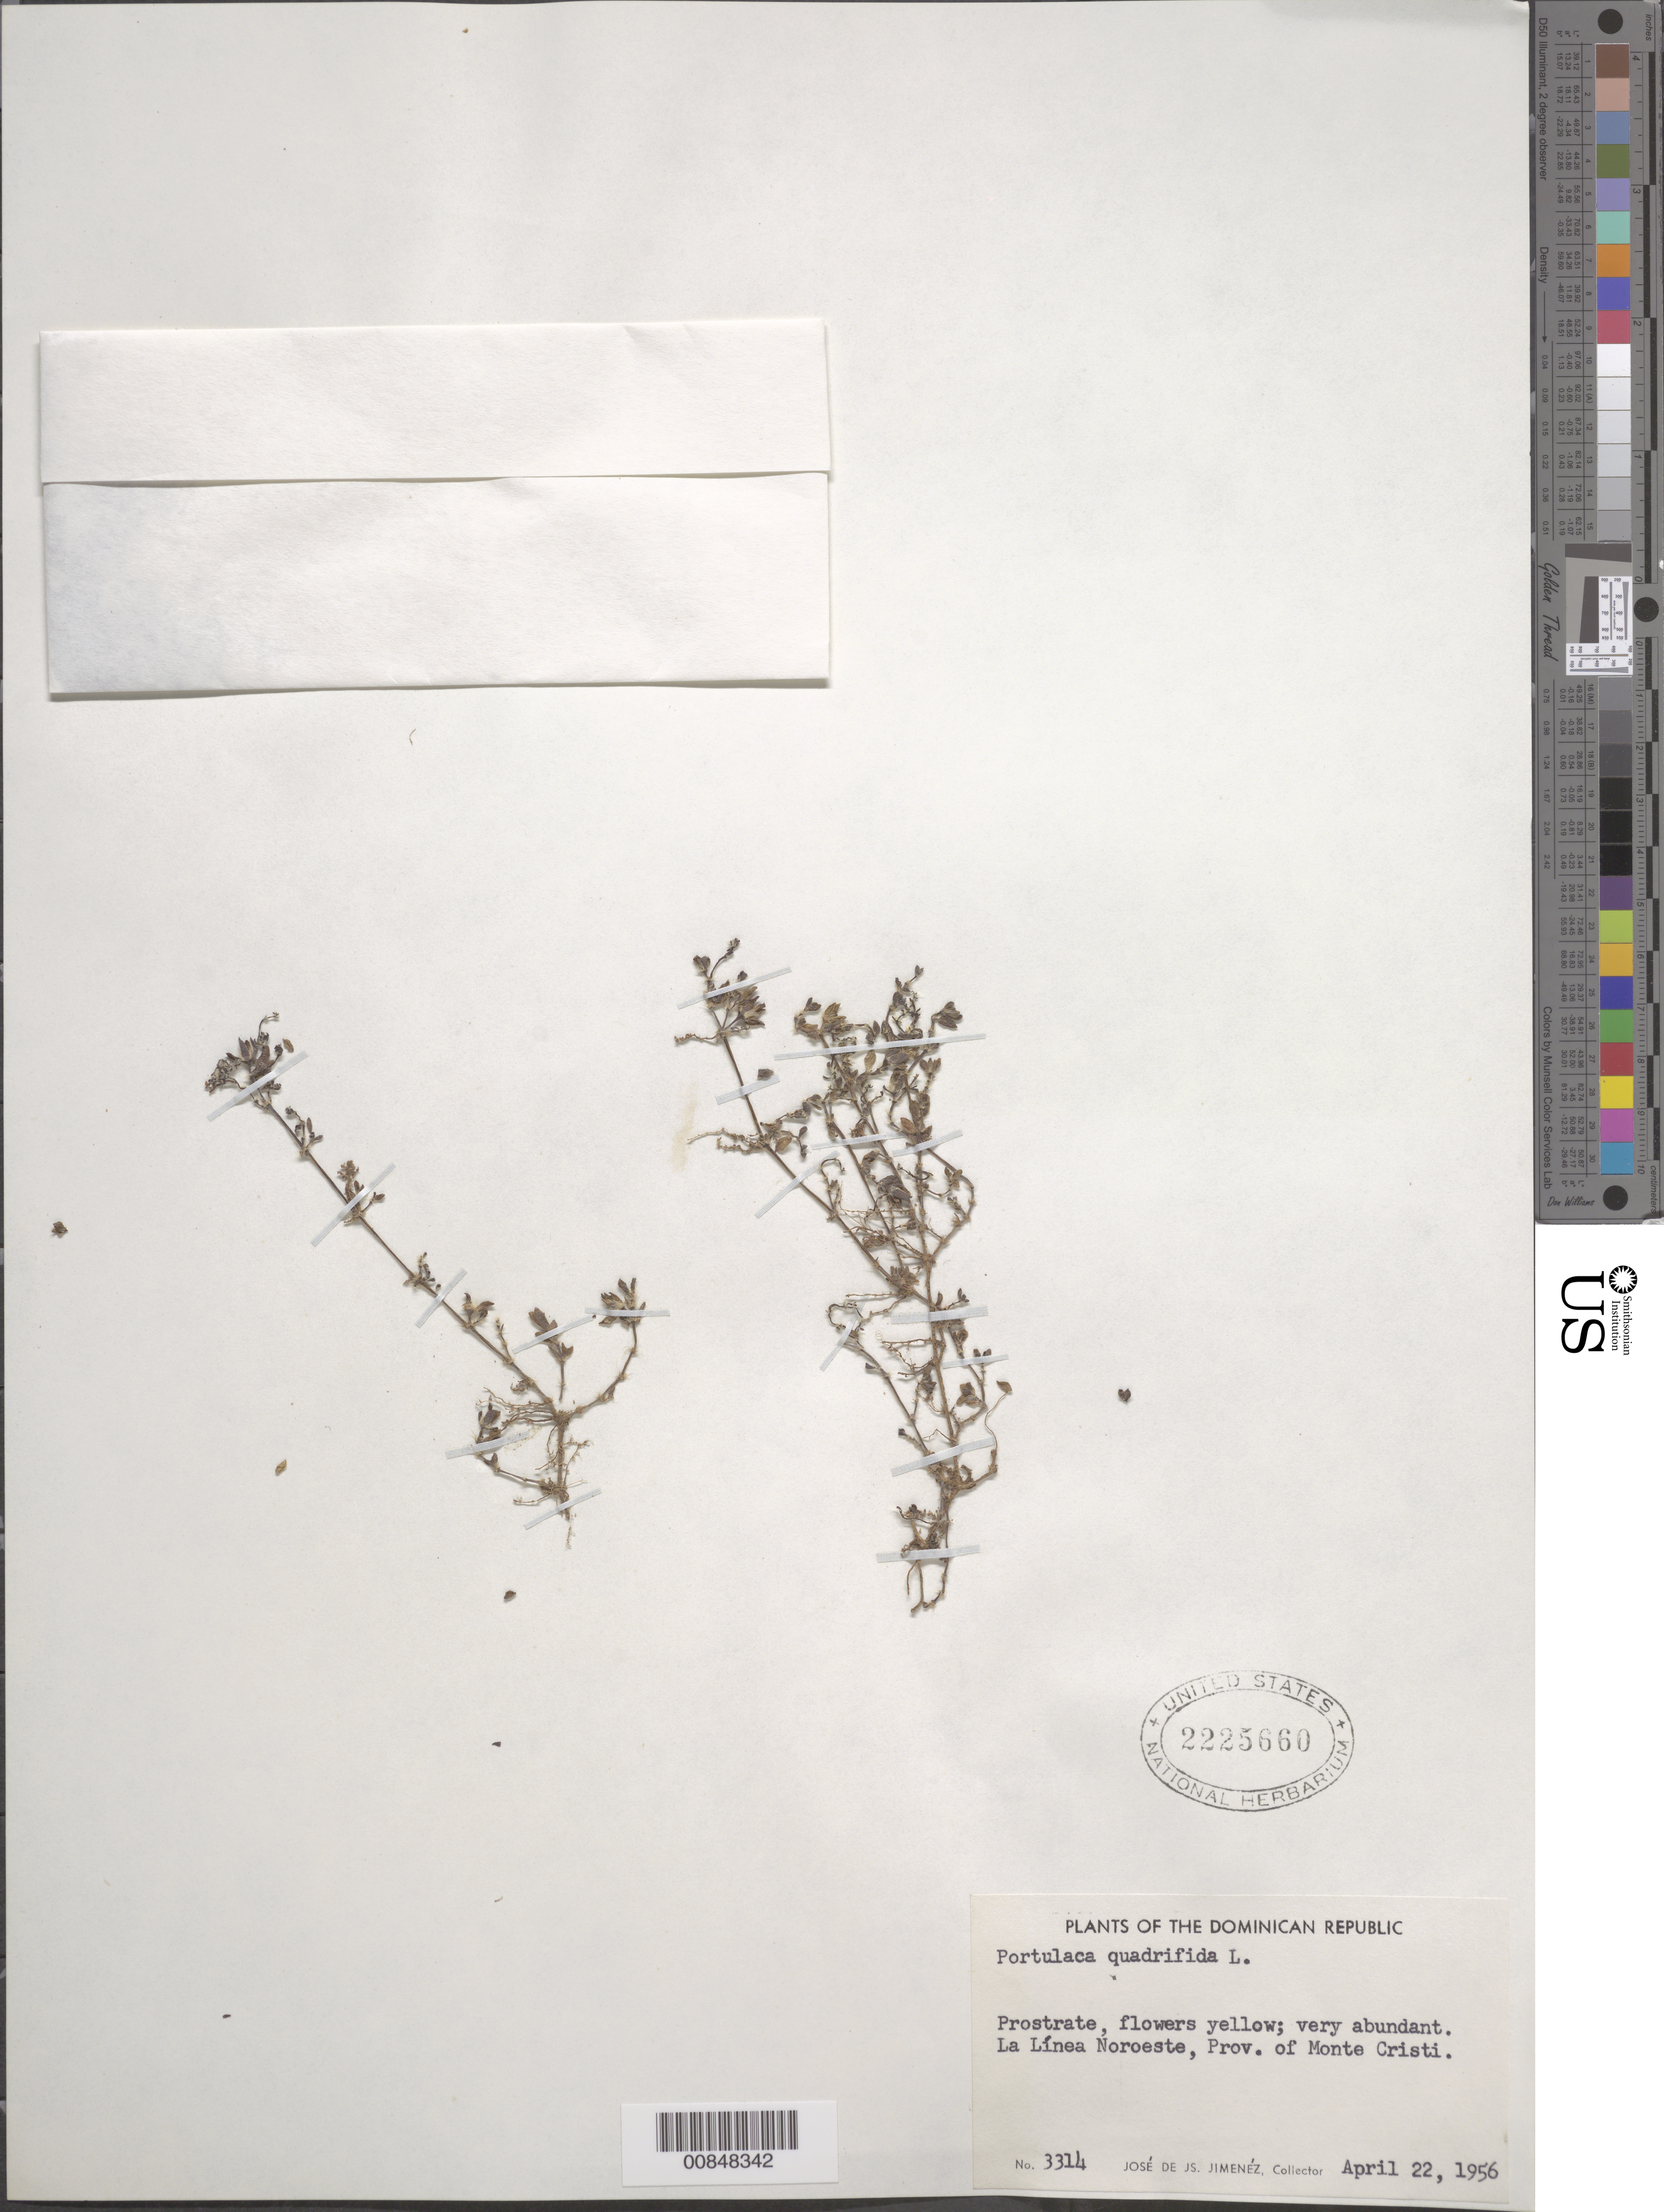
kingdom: Plantae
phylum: Tracheophyta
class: Magnoliopsida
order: Caryophyllales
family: Portulacaceae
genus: Portulaca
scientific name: Portulaca quadrifida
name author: L.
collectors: J. J. Jiménez Almonte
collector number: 3314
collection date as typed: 22 Apr 1956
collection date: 1956-04-22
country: Dominican Republic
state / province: Monte Cristi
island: Hispaniola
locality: La Línea Noroeste.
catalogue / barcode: US 2225660